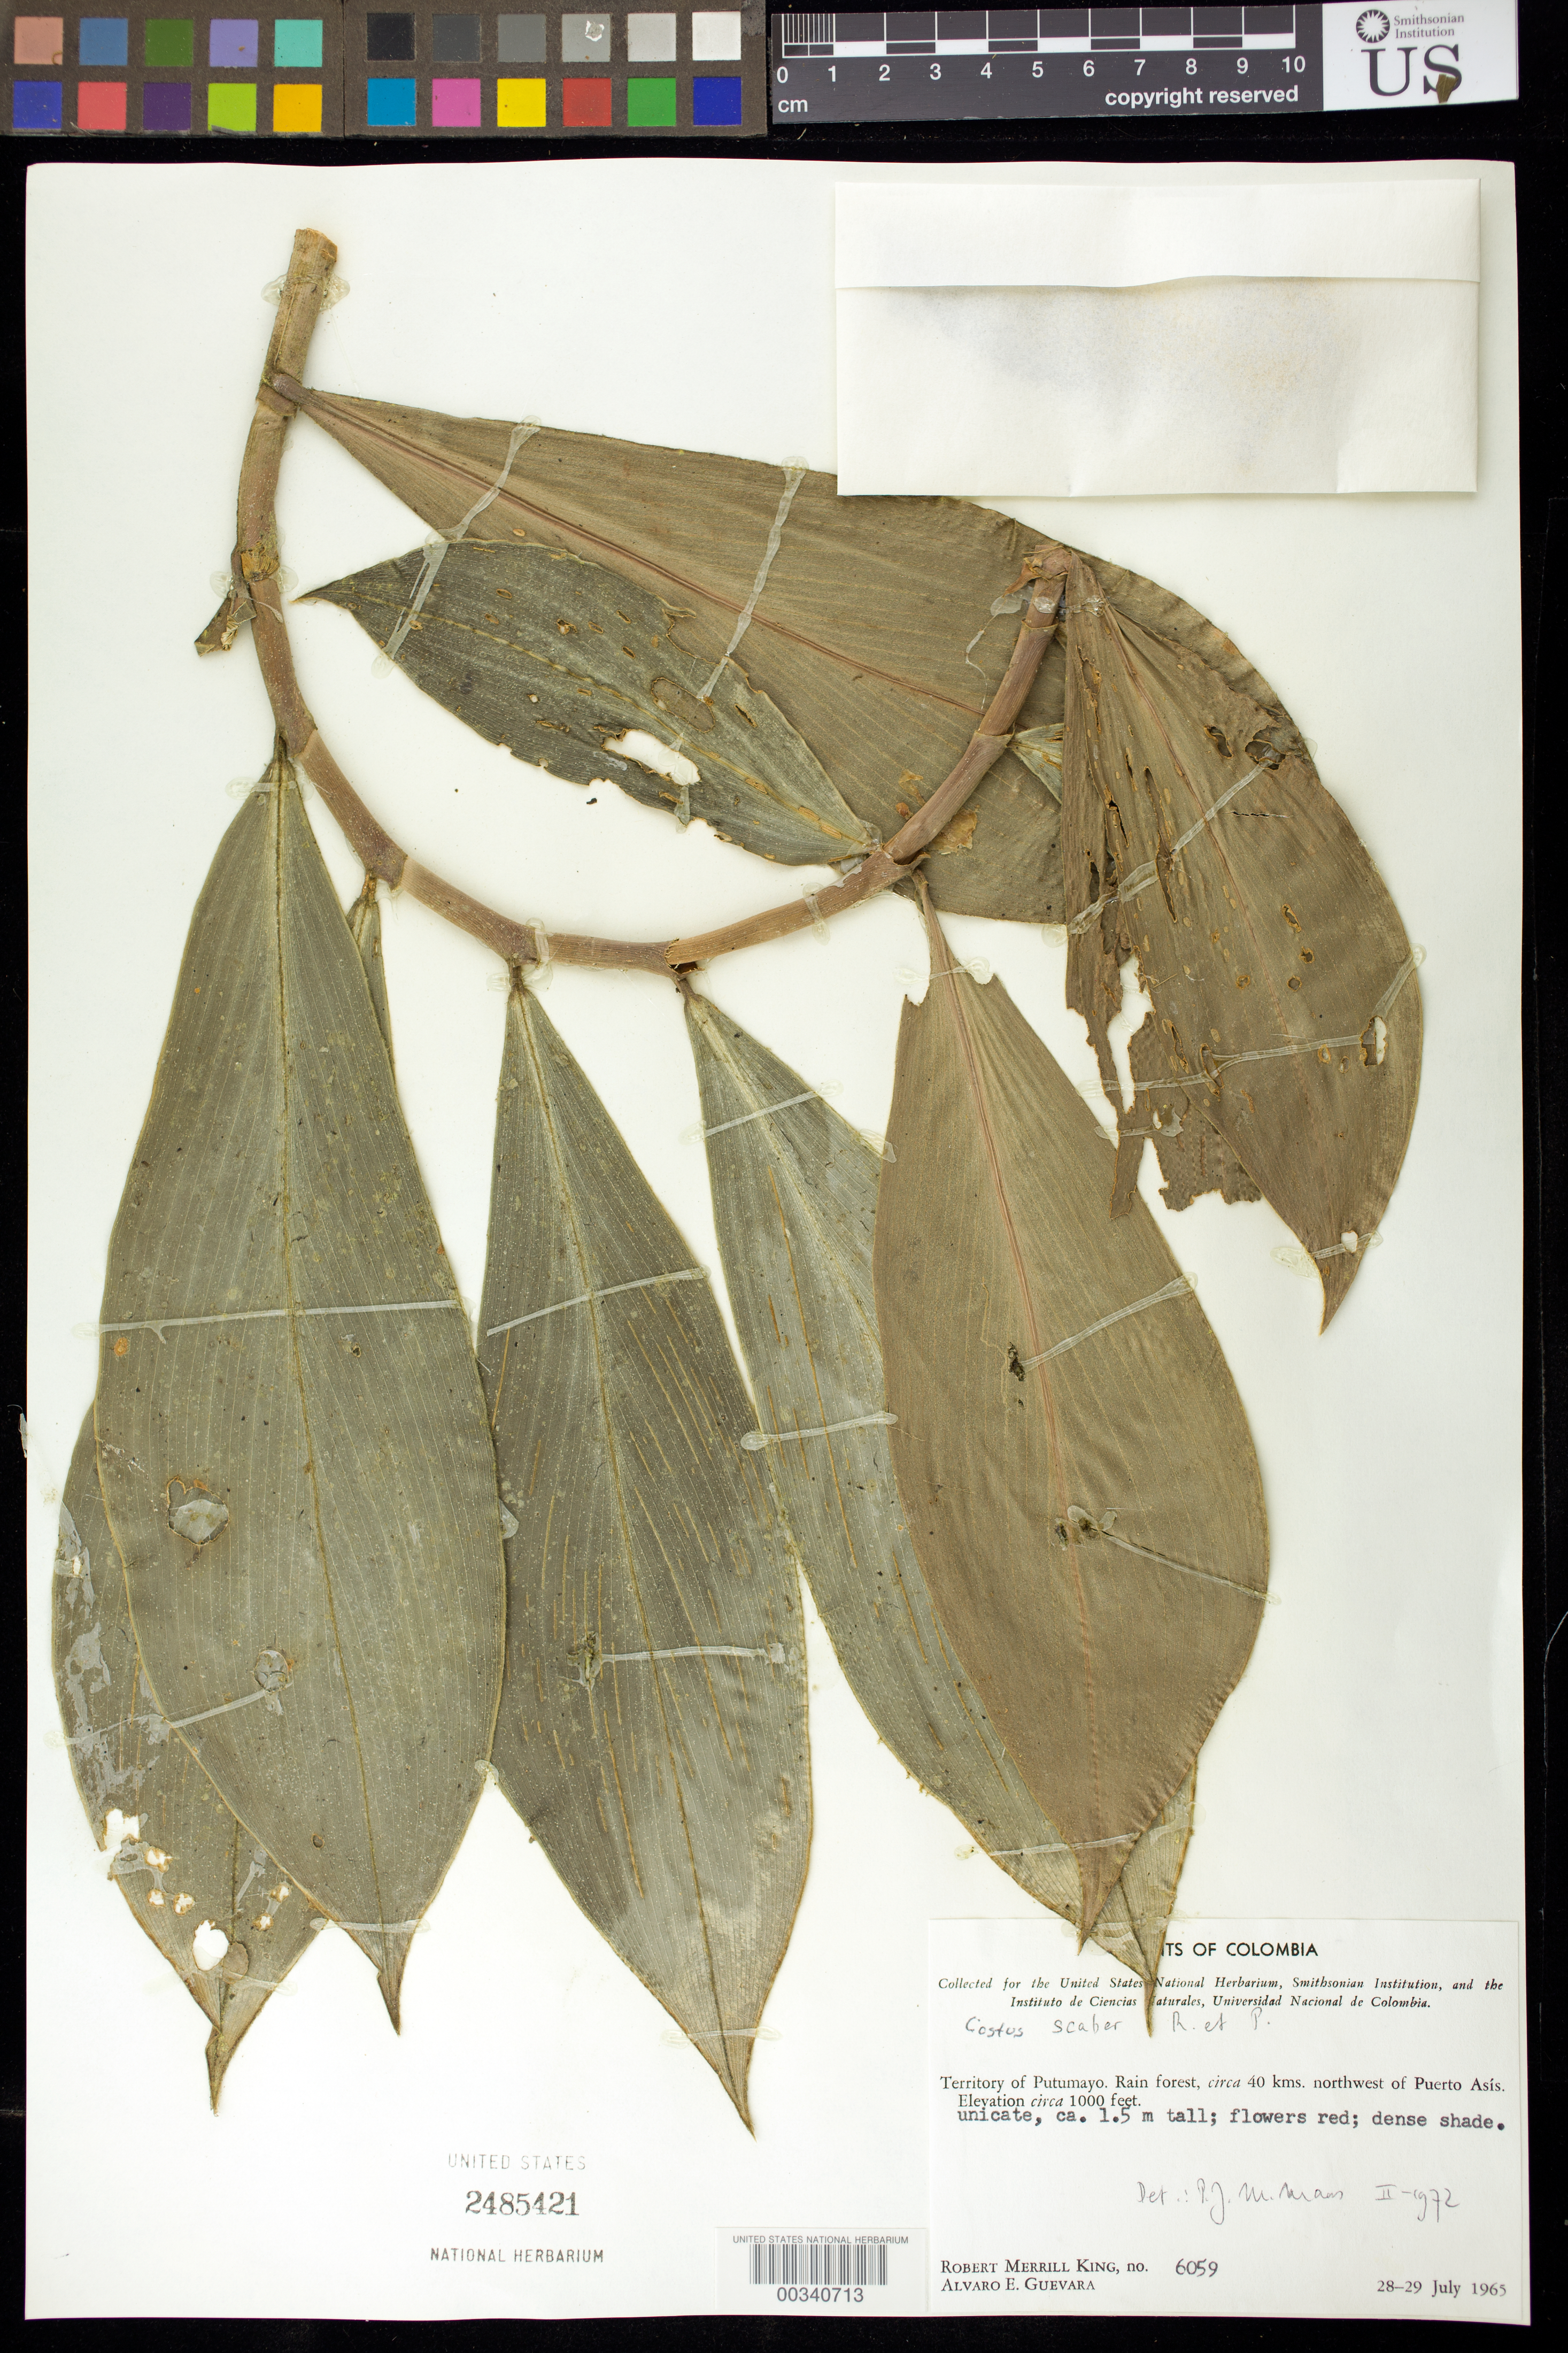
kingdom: Plantae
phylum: Tracheophyta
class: Liliopsida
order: Zingiberales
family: Costaceae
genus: Costus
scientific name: Costus scaber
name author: Ruiz & Pav.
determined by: Maas, Paul J. M.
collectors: R. M. King & A. E. Guevara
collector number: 6059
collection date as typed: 28 Jul 1965 to 29 Jul 1965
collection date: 1965-07-28/1965-07-29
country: Colombia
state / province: Putumayo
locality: Circa 40 kms NW of Puerto Asis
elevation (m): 305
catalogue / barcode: US 2485421